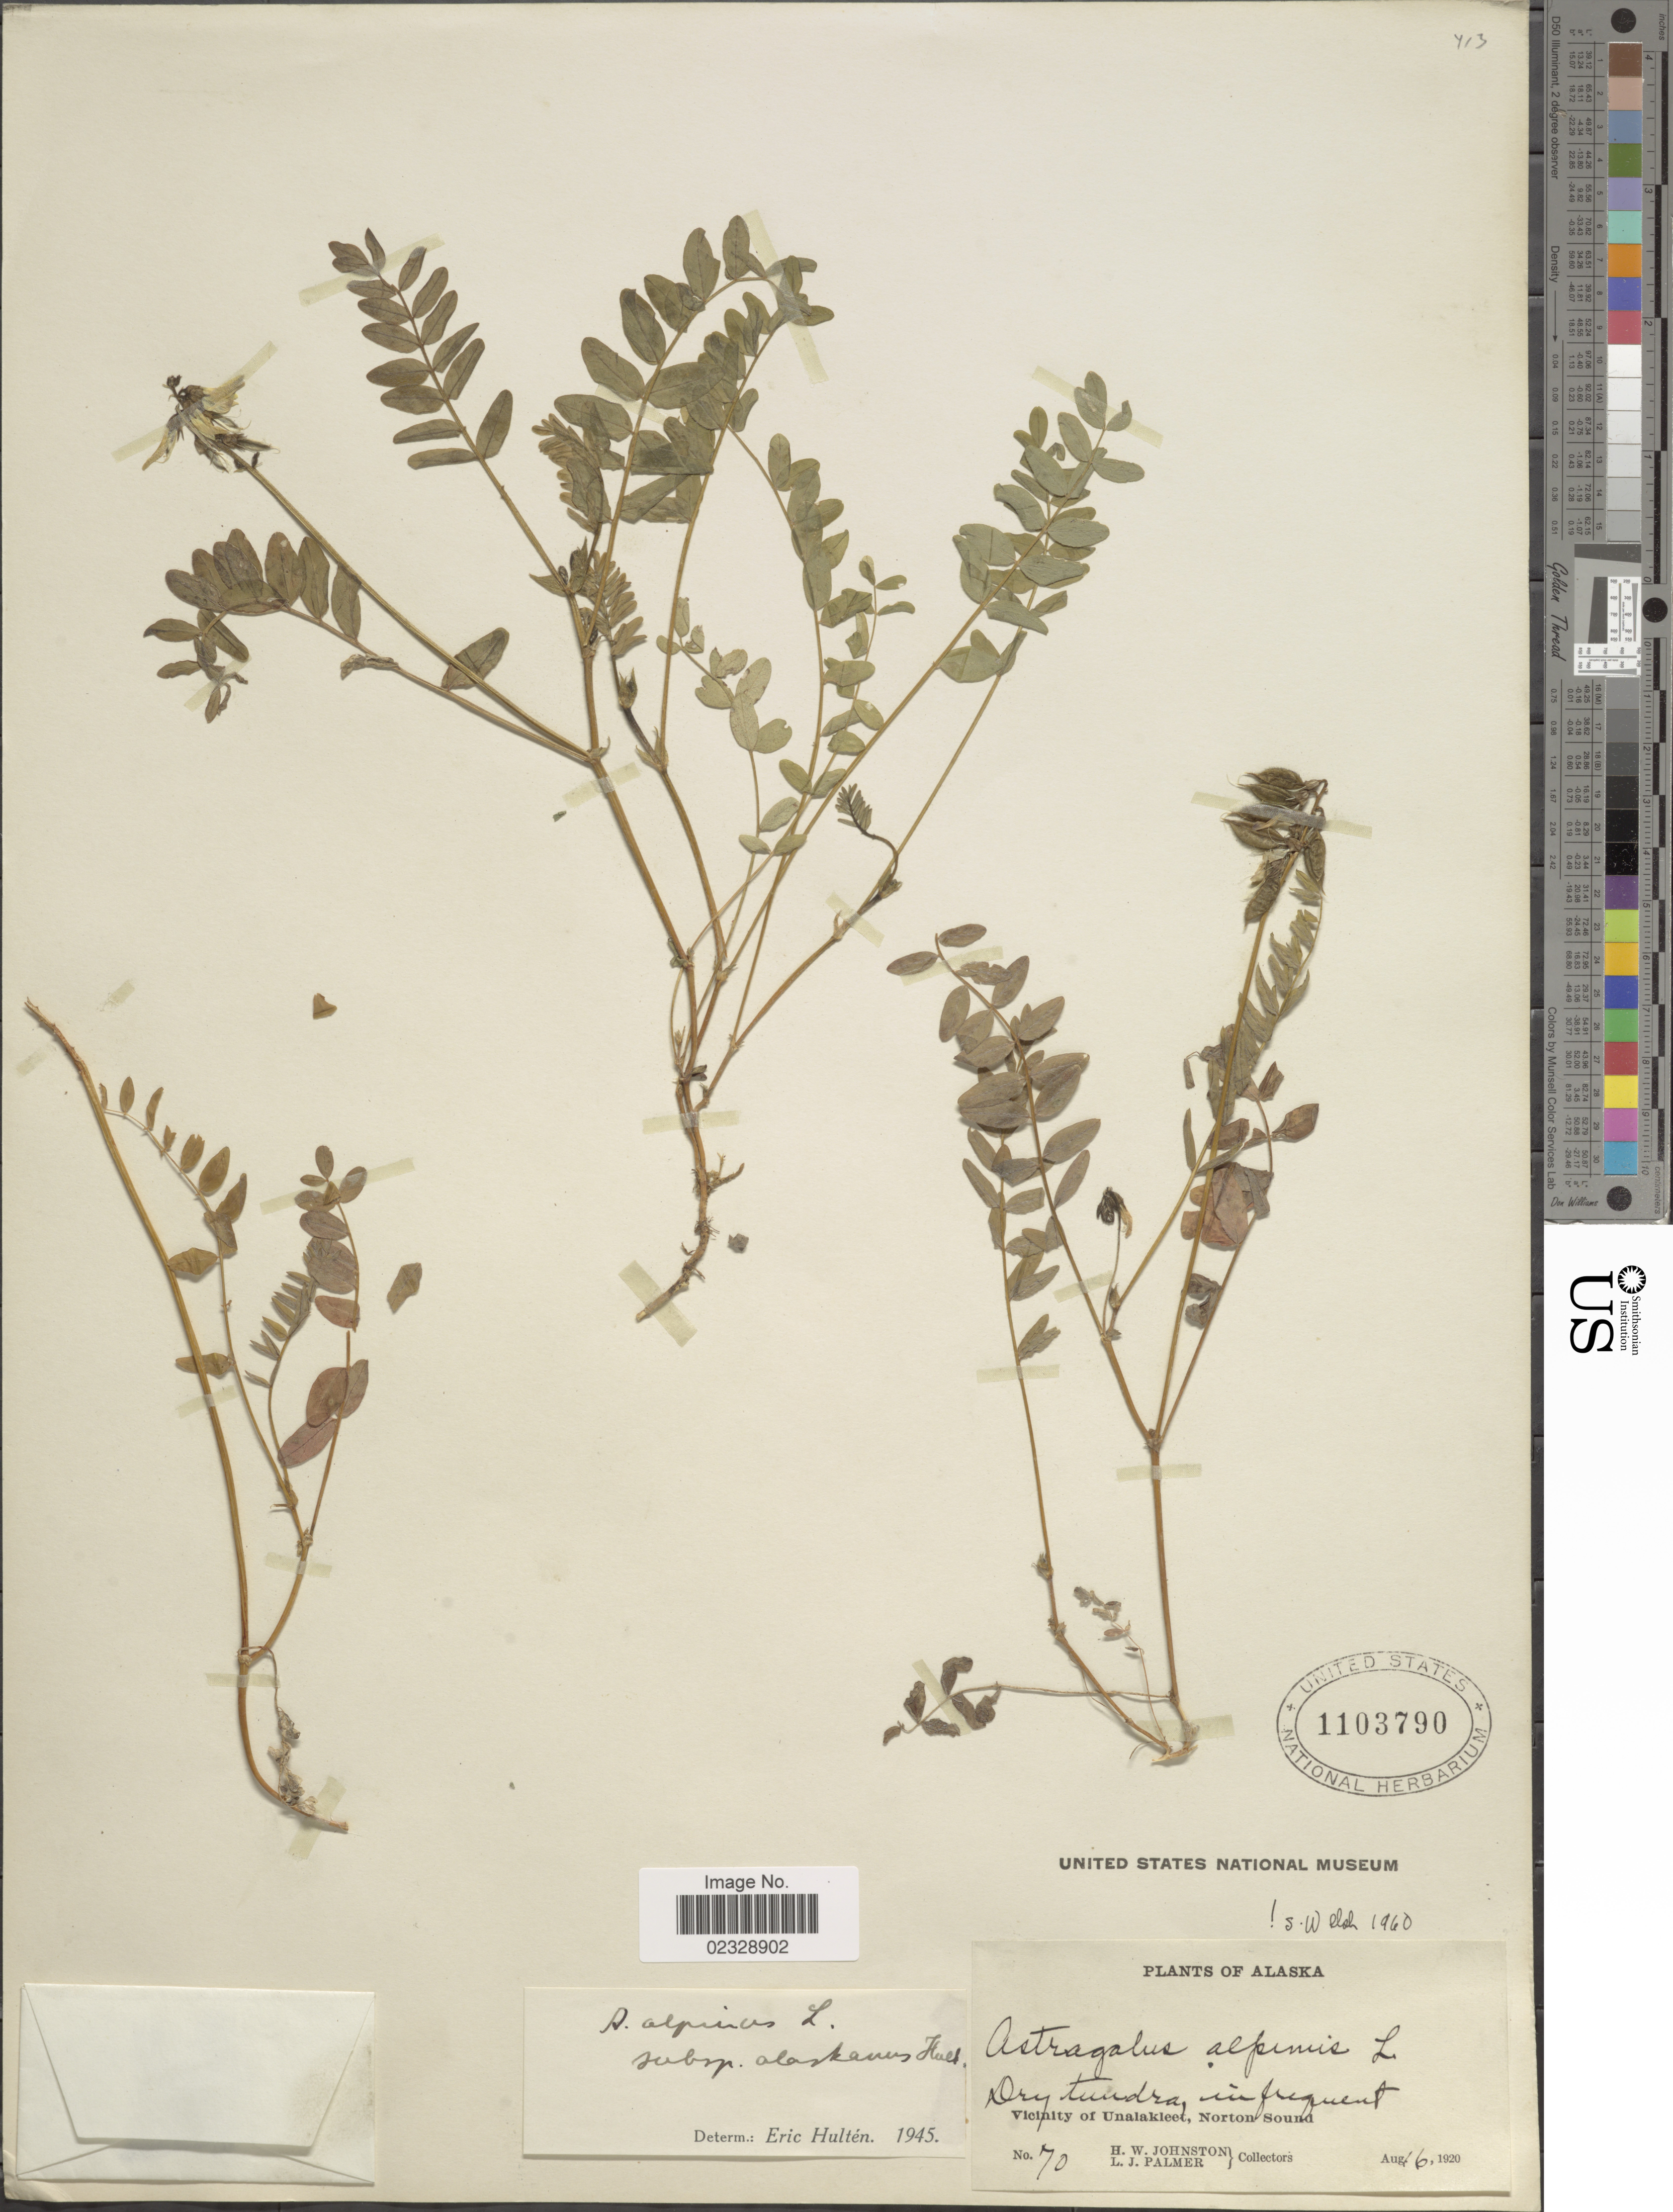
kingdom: Plantae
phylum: Tracheophyta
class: Magnoliopsida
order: Fabales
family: Fabaceae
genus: Astragalus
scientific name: Astragalus alpinus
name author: L.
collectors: H. W. Johnston & L. J. Palmer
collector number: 70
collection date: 1920-08-16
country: United States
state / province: Alaska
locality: Dry tundra infrequent, Vicinity of Unalakleet, Norton Sound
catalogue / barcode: US 1103790